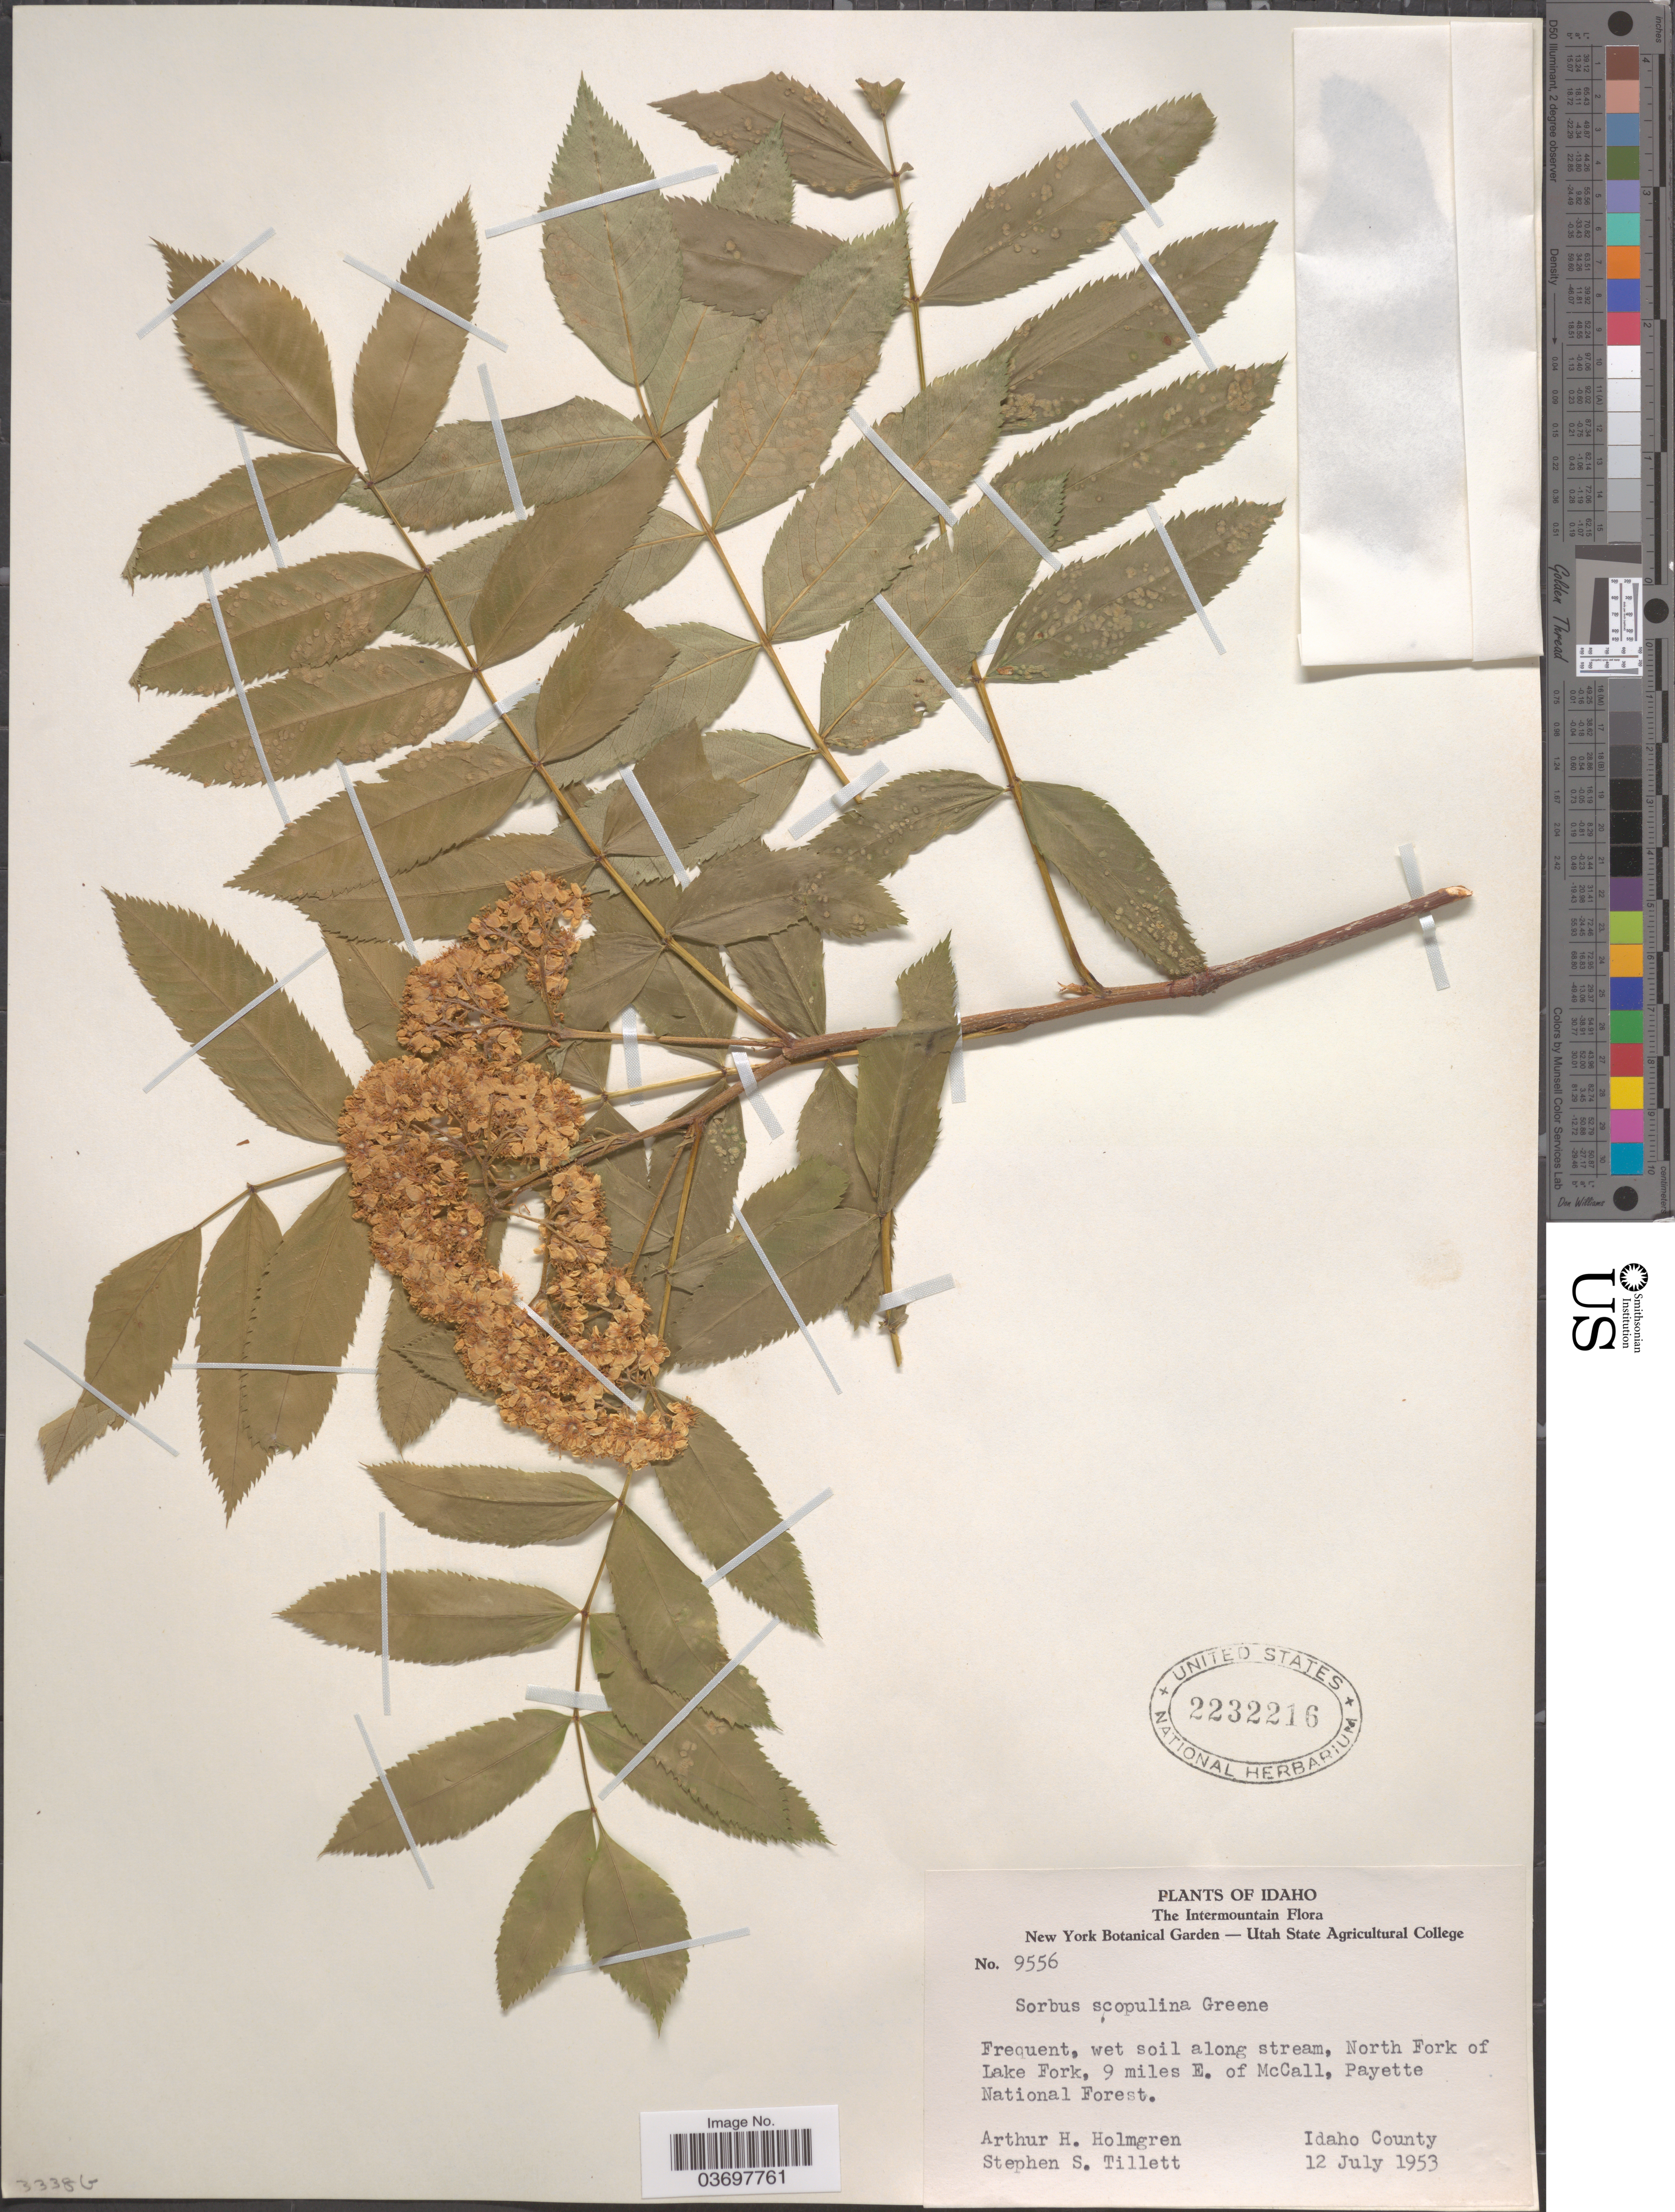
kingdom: Plantae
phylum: Tracheophyta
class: Magnoliopsida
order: Rosales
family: Rosaceae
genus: Sorbus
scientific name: Sorbus scopulina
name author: Greene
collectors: A. H. Holmgren & S. S. Tillett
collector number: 9556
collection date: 1953-07-12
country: United States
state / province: Idaho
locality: The Intermountain. Along stream, North Fork of Lake Fork, 9 miles E. of McCall, Payette National Forest. Idaho County.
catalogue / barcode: US 2232216